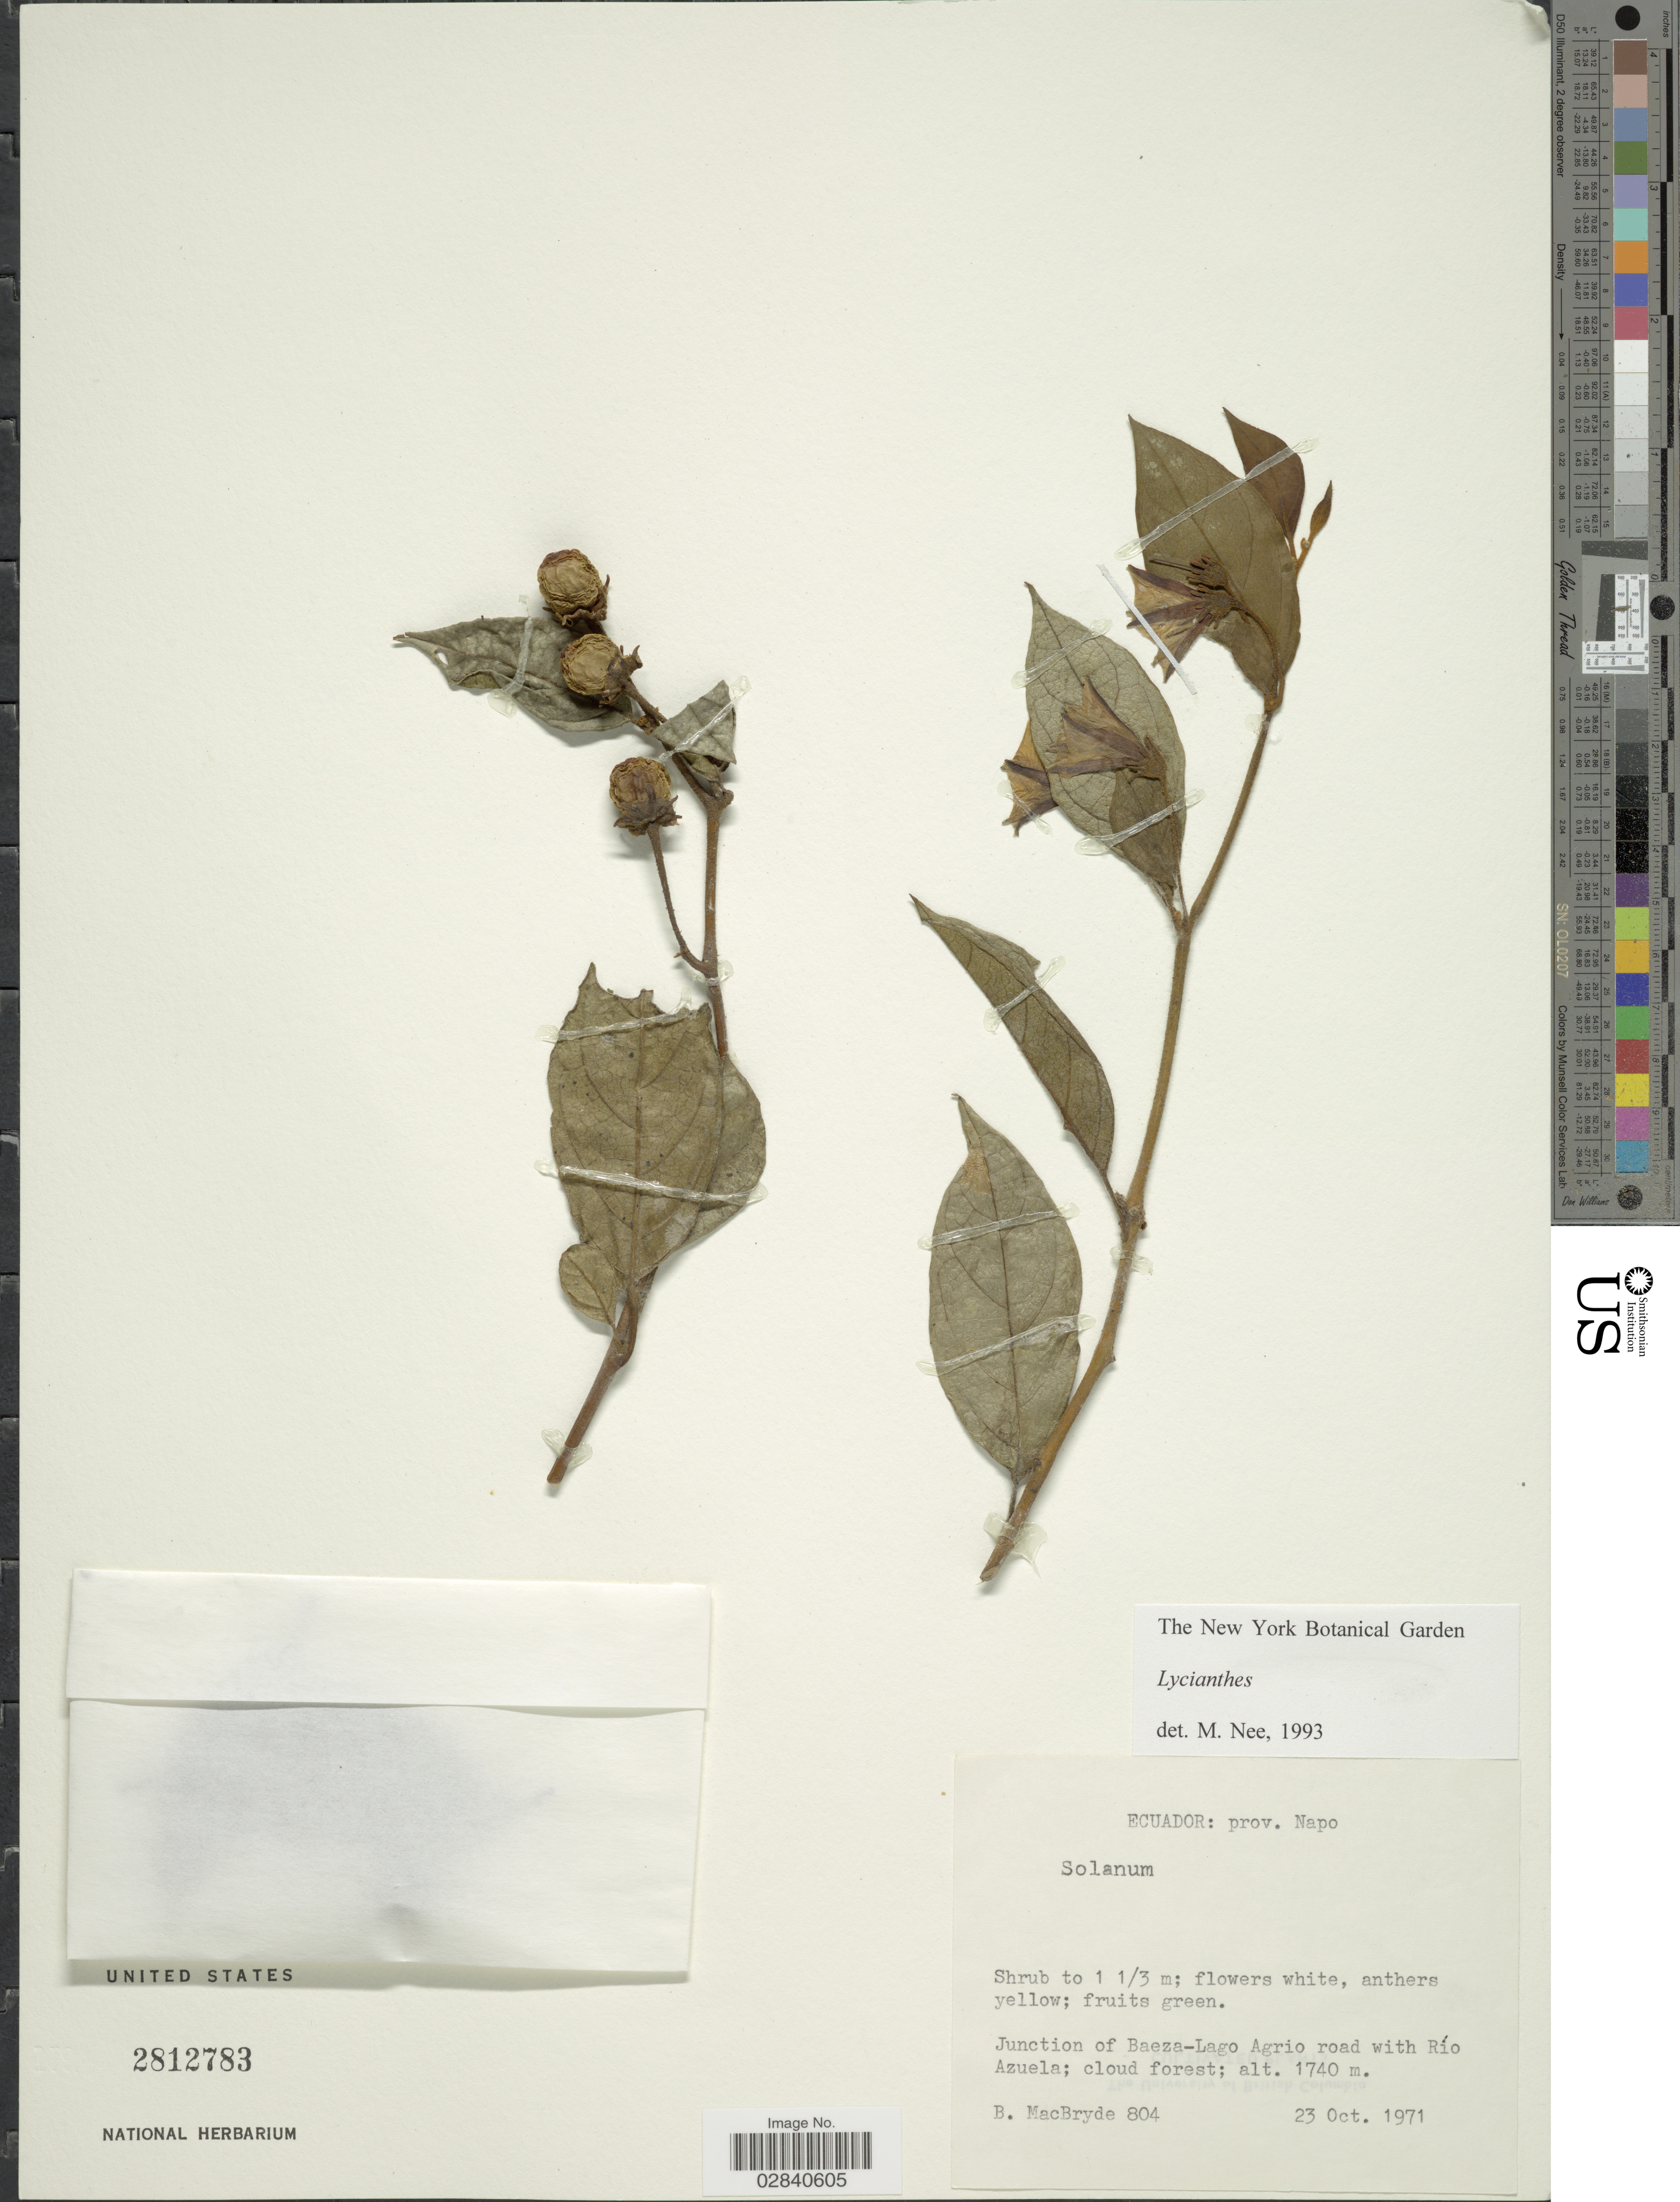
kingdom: Plantae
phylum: Tracheophyta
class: Magnoliopsida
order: Solanales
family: Solanaceae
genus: Lycianthes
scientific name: Lycianthes sp.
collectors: B. MacBryde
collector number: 804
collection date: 1971-10-23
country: Ecuador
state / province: Napo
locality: Prov. Napo, Junction of Baeza-Lago Agrio road with Río Azuela.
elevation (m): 1740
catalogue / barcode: US 2812783